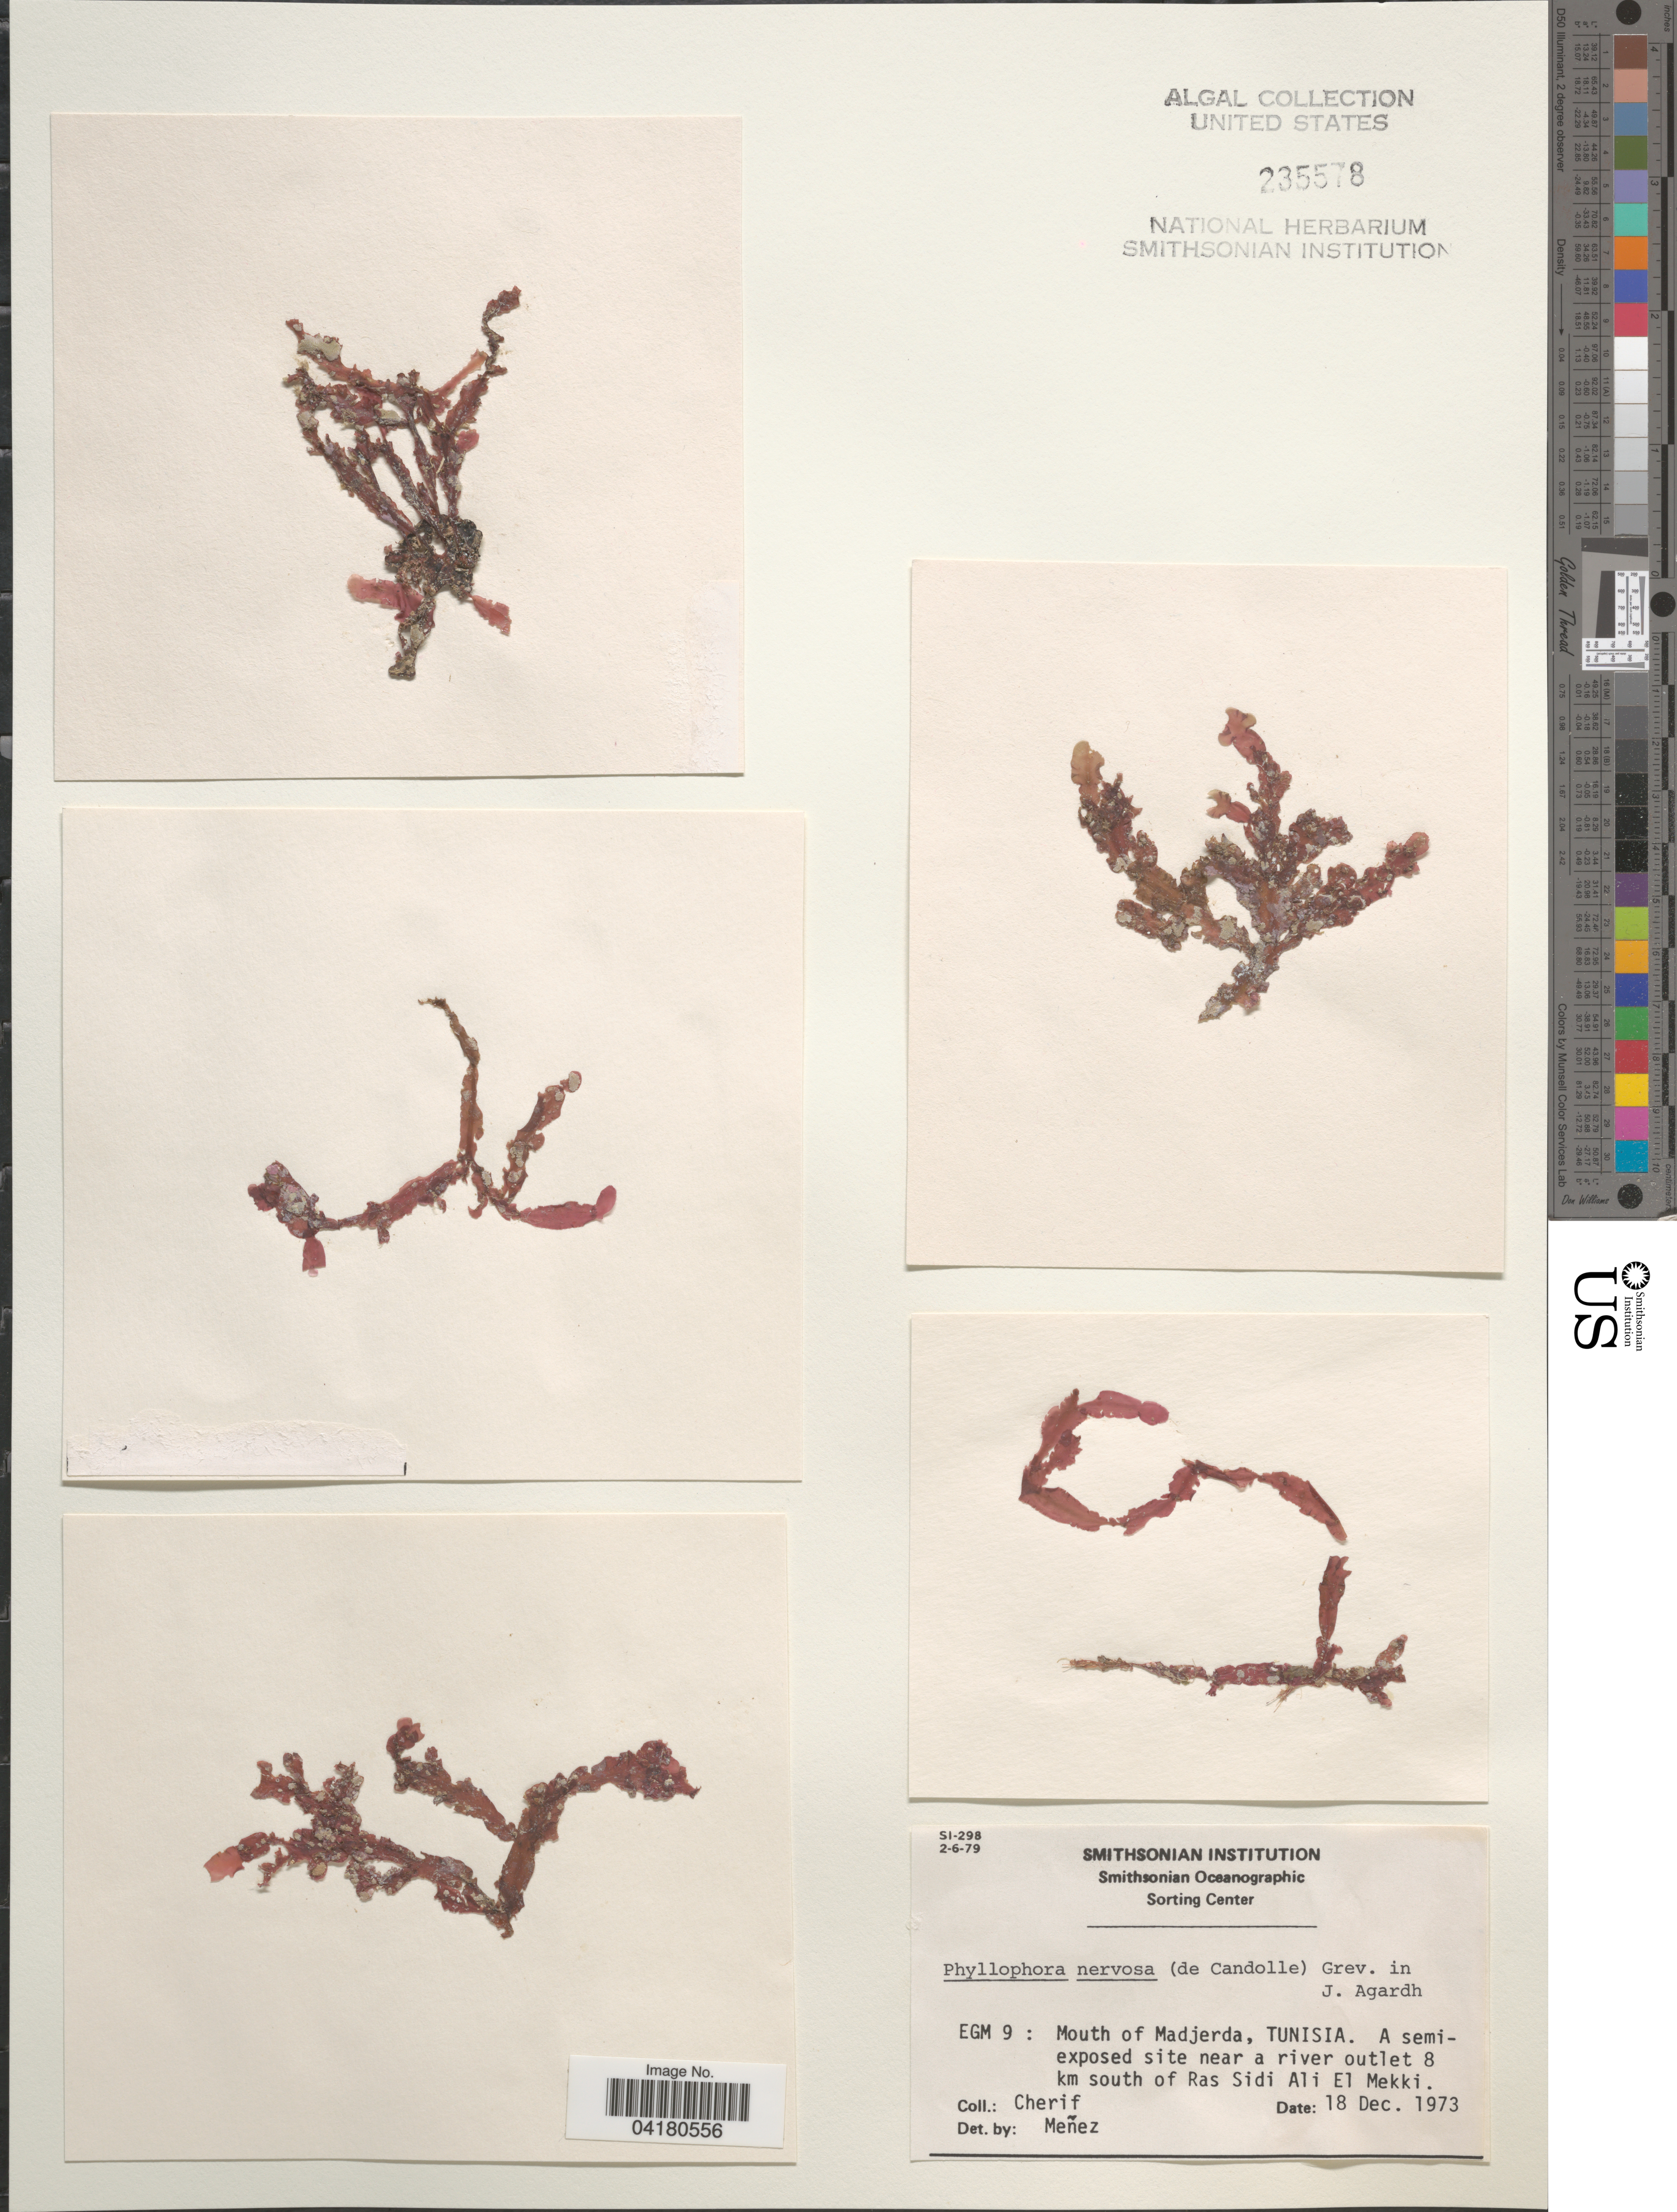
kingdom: Plantae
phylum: Rhodophyta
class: Florideophyceae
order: Gigartinales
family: Phyllophoraceae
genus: Phyllophora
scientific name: Phyllophora crispa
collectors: -. Cherif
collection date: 1973-12-18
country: Tunisia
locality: EGM 9: Mouth of Madjerda, Tunisia. A semi-exposed site near a river outlet 8 km south of Ras Sidi Ali El Mekki.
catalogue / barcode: US 235578